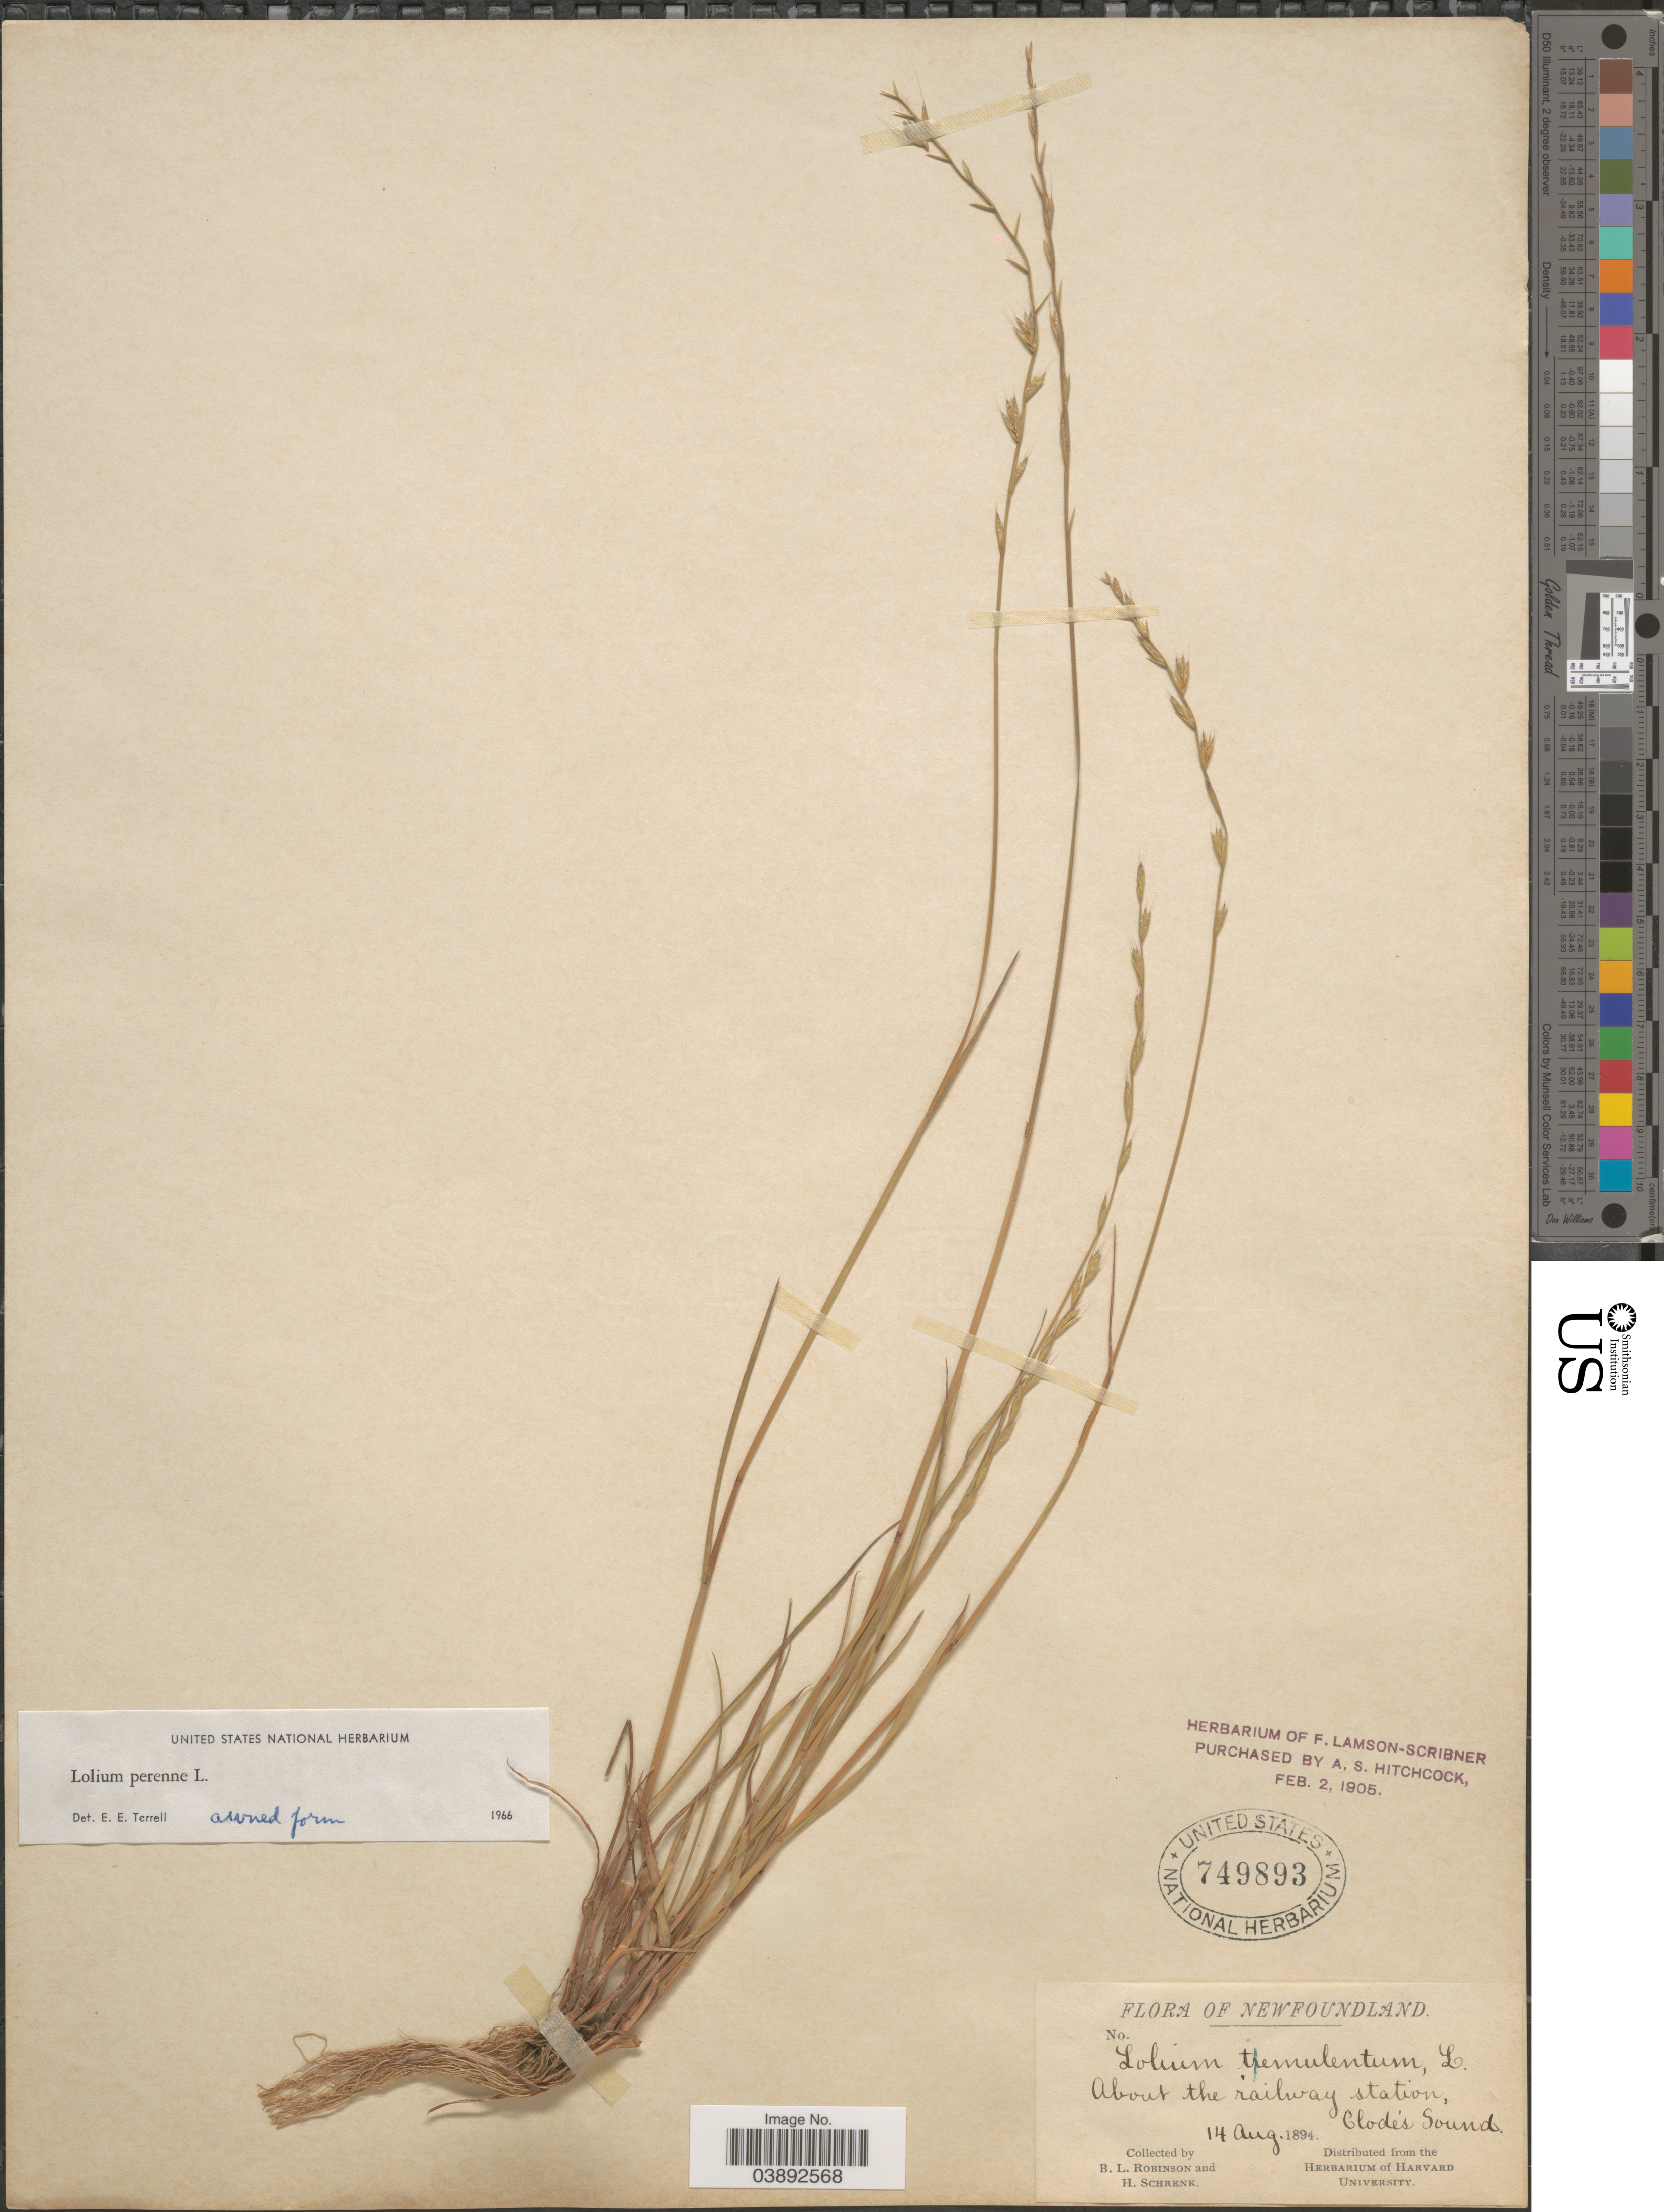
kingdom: Plantae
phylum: Tracheophyta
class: Liliopsida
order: Poales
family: Poaceae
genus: Lolium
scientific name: Lolium perenne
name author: L.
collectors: B. L. Robinson & H. Schrenk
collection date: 1894-08-14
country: Canada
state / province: Newfoundland and Labrador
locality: About the railway station, Clode's Sound.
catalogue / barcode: US 749893